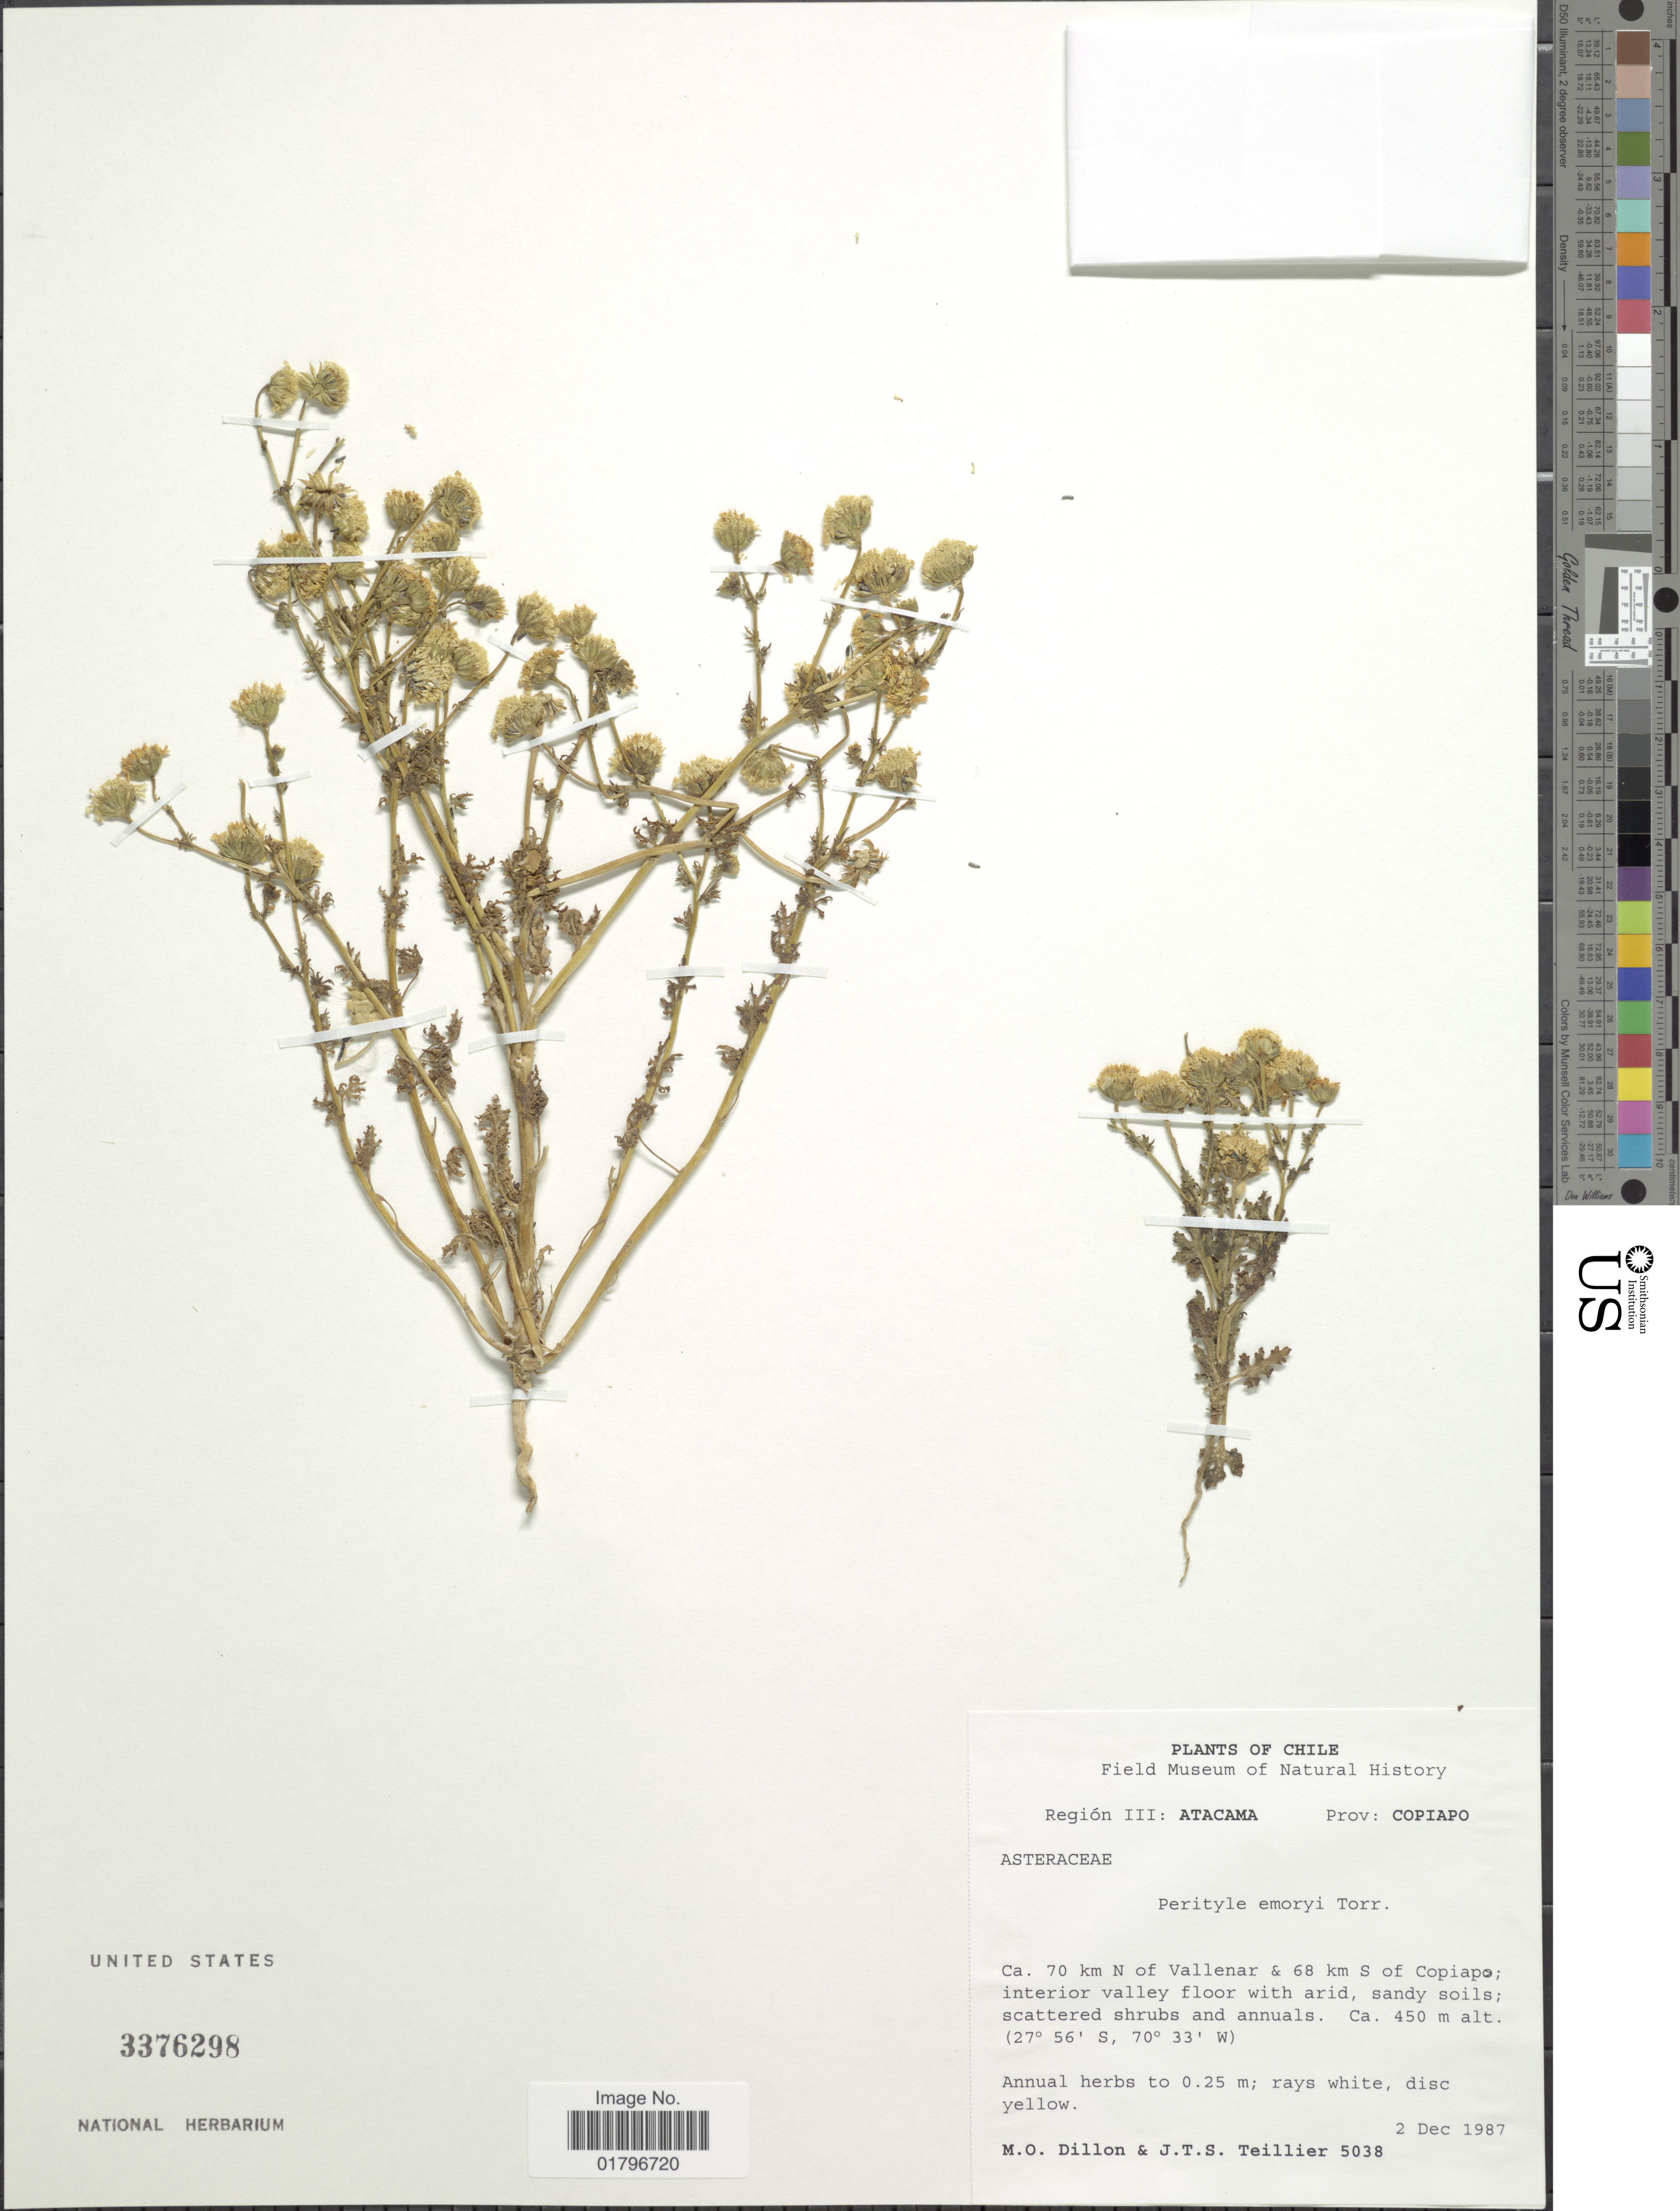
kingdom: Plantae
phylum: Tracheophyta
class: Magnoliopsida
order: Asterales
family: Asteraceae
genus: Perityle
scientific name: Perityle emoryi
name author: Torr.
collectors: M. O. Dillon & J. Teillier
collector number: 5038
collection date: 1987-12-02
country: Chile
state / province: Atacama (III)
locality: Región III: Atacama. Prov: Copiapo. Ca. 70 km N of Vallenar & 68 km S of Copiapo; interior valley floor with arid, sandy soils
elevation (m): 450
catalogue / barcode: US 3376298